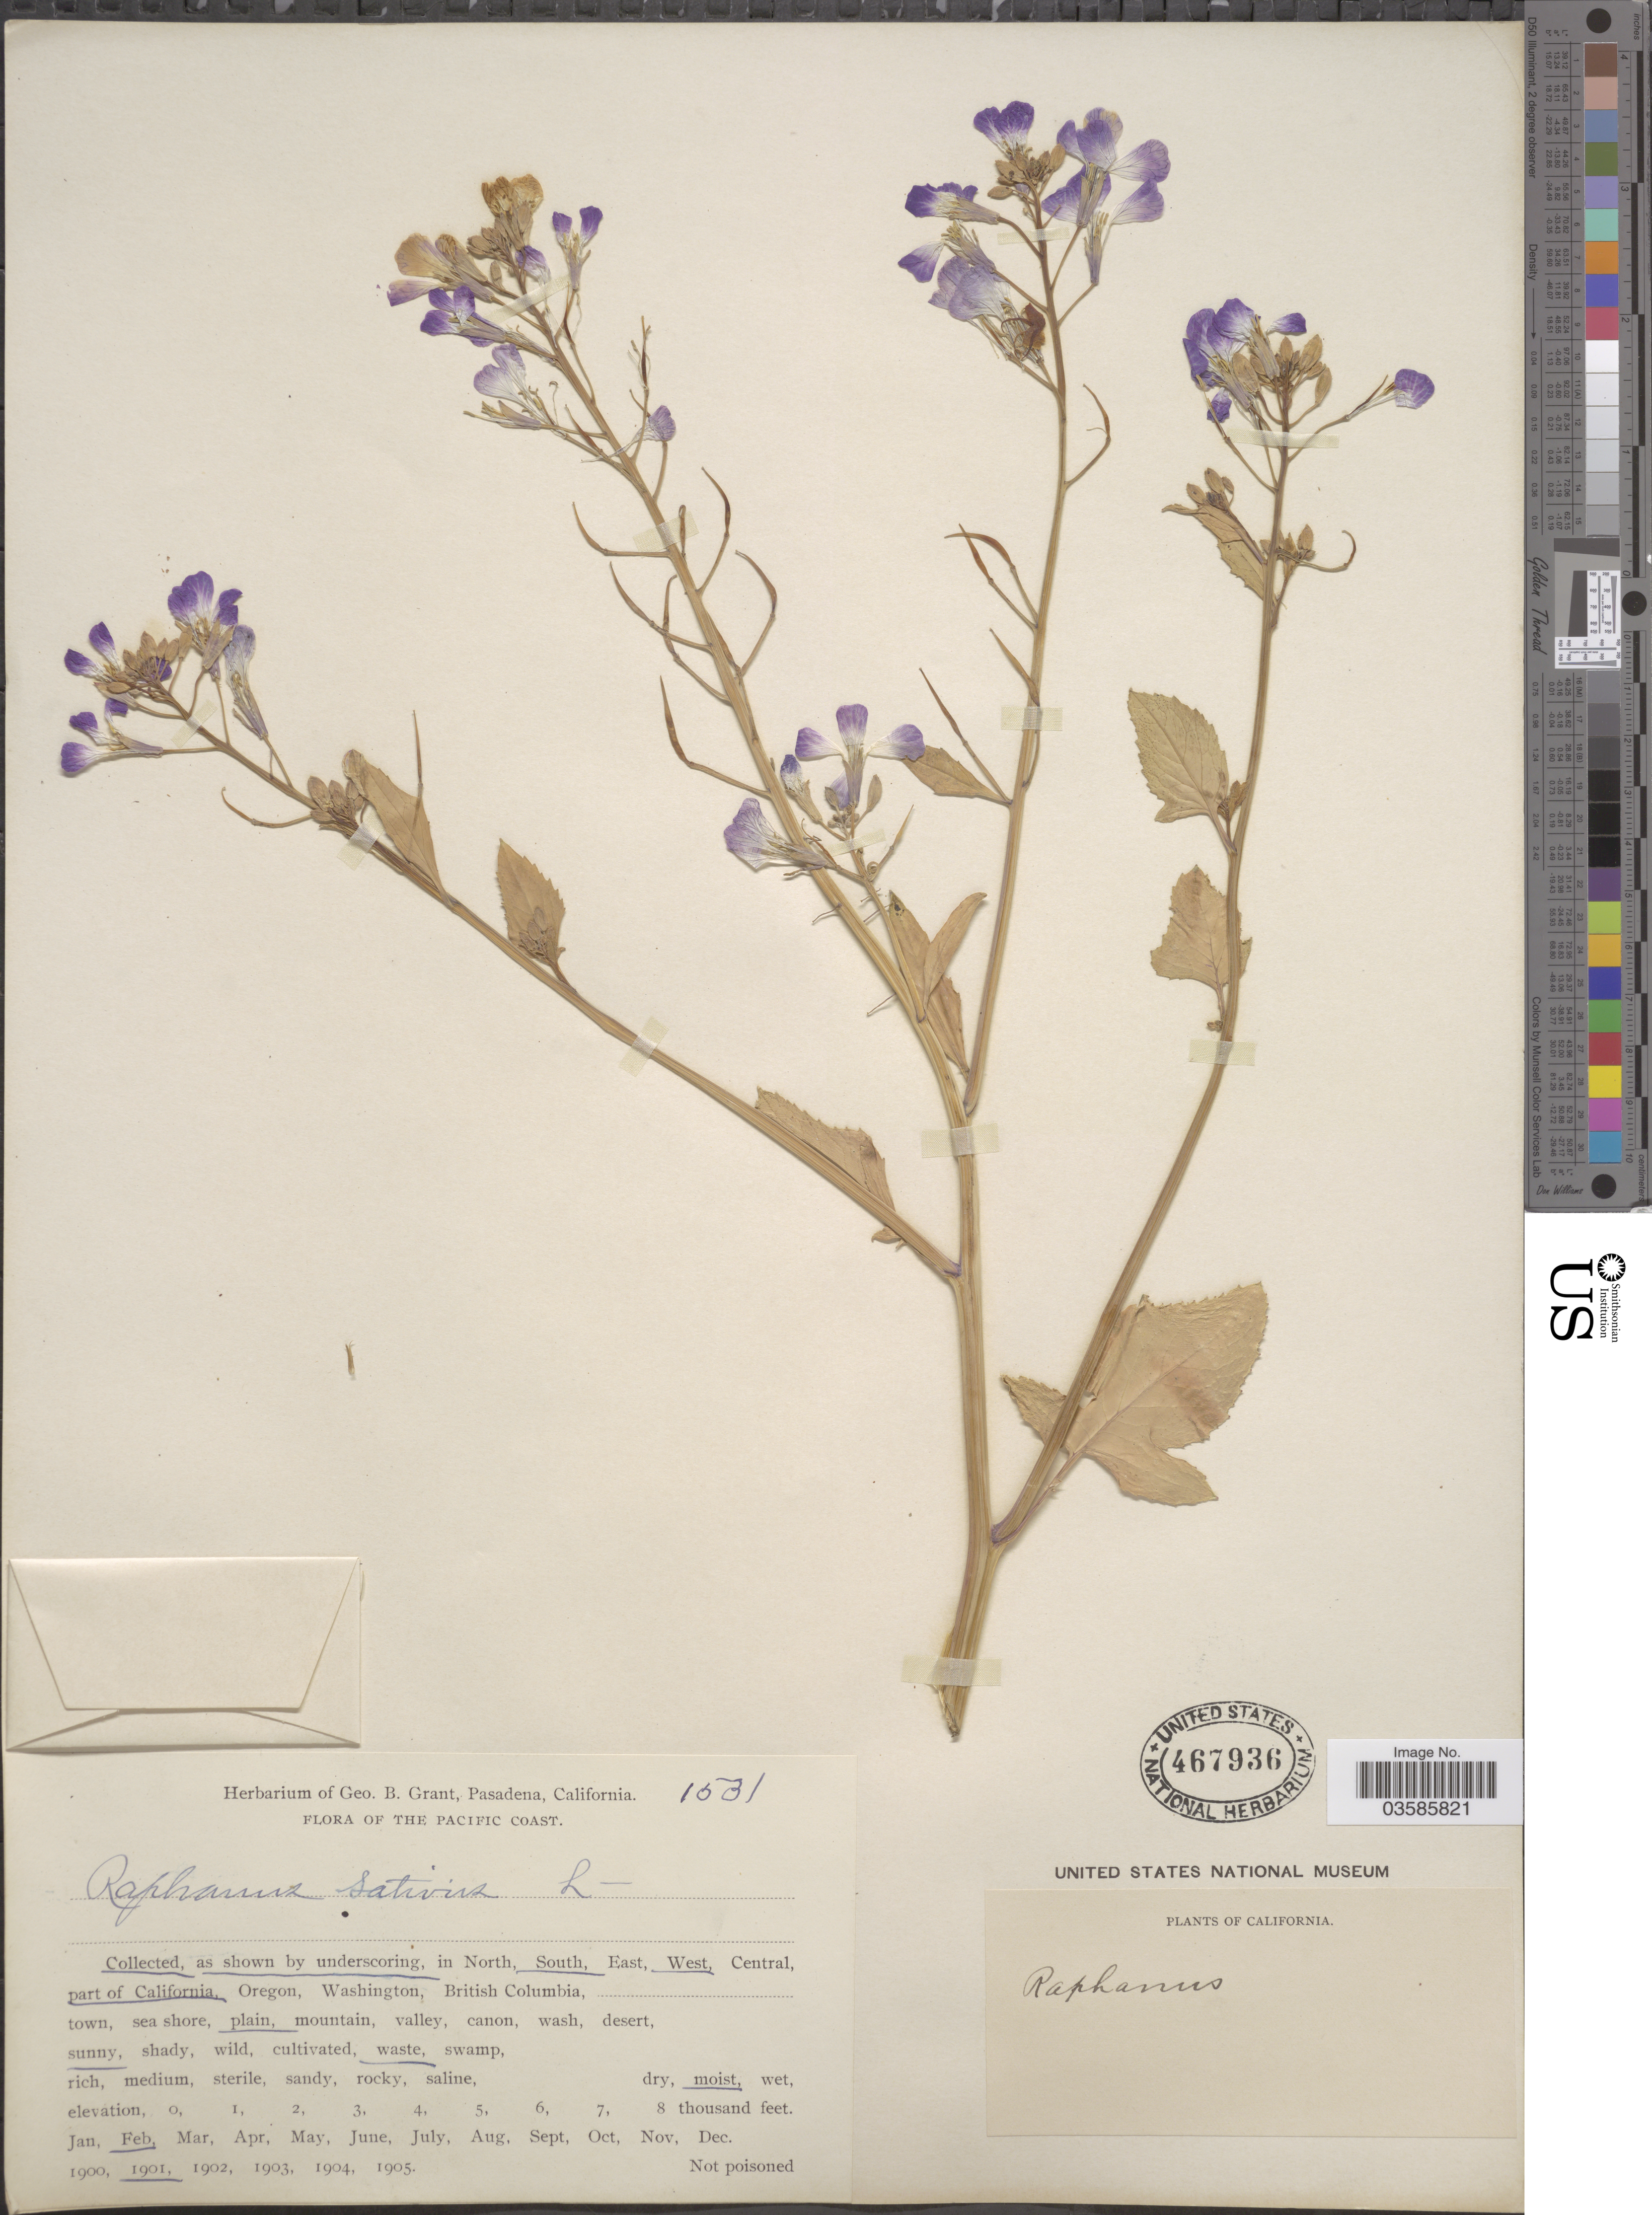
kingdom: Plantae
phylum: Tracheophyta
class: Magnoliopsida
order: Brassicales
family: Brassicaceae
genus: Raphanus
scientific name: Raphanus sativus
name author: L.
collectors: ex herb. Geo. B. Grant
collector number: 1531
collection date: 1901-02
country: United States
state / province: California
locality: The Pacific Coast. South, West part of California.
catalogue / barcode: US 467936